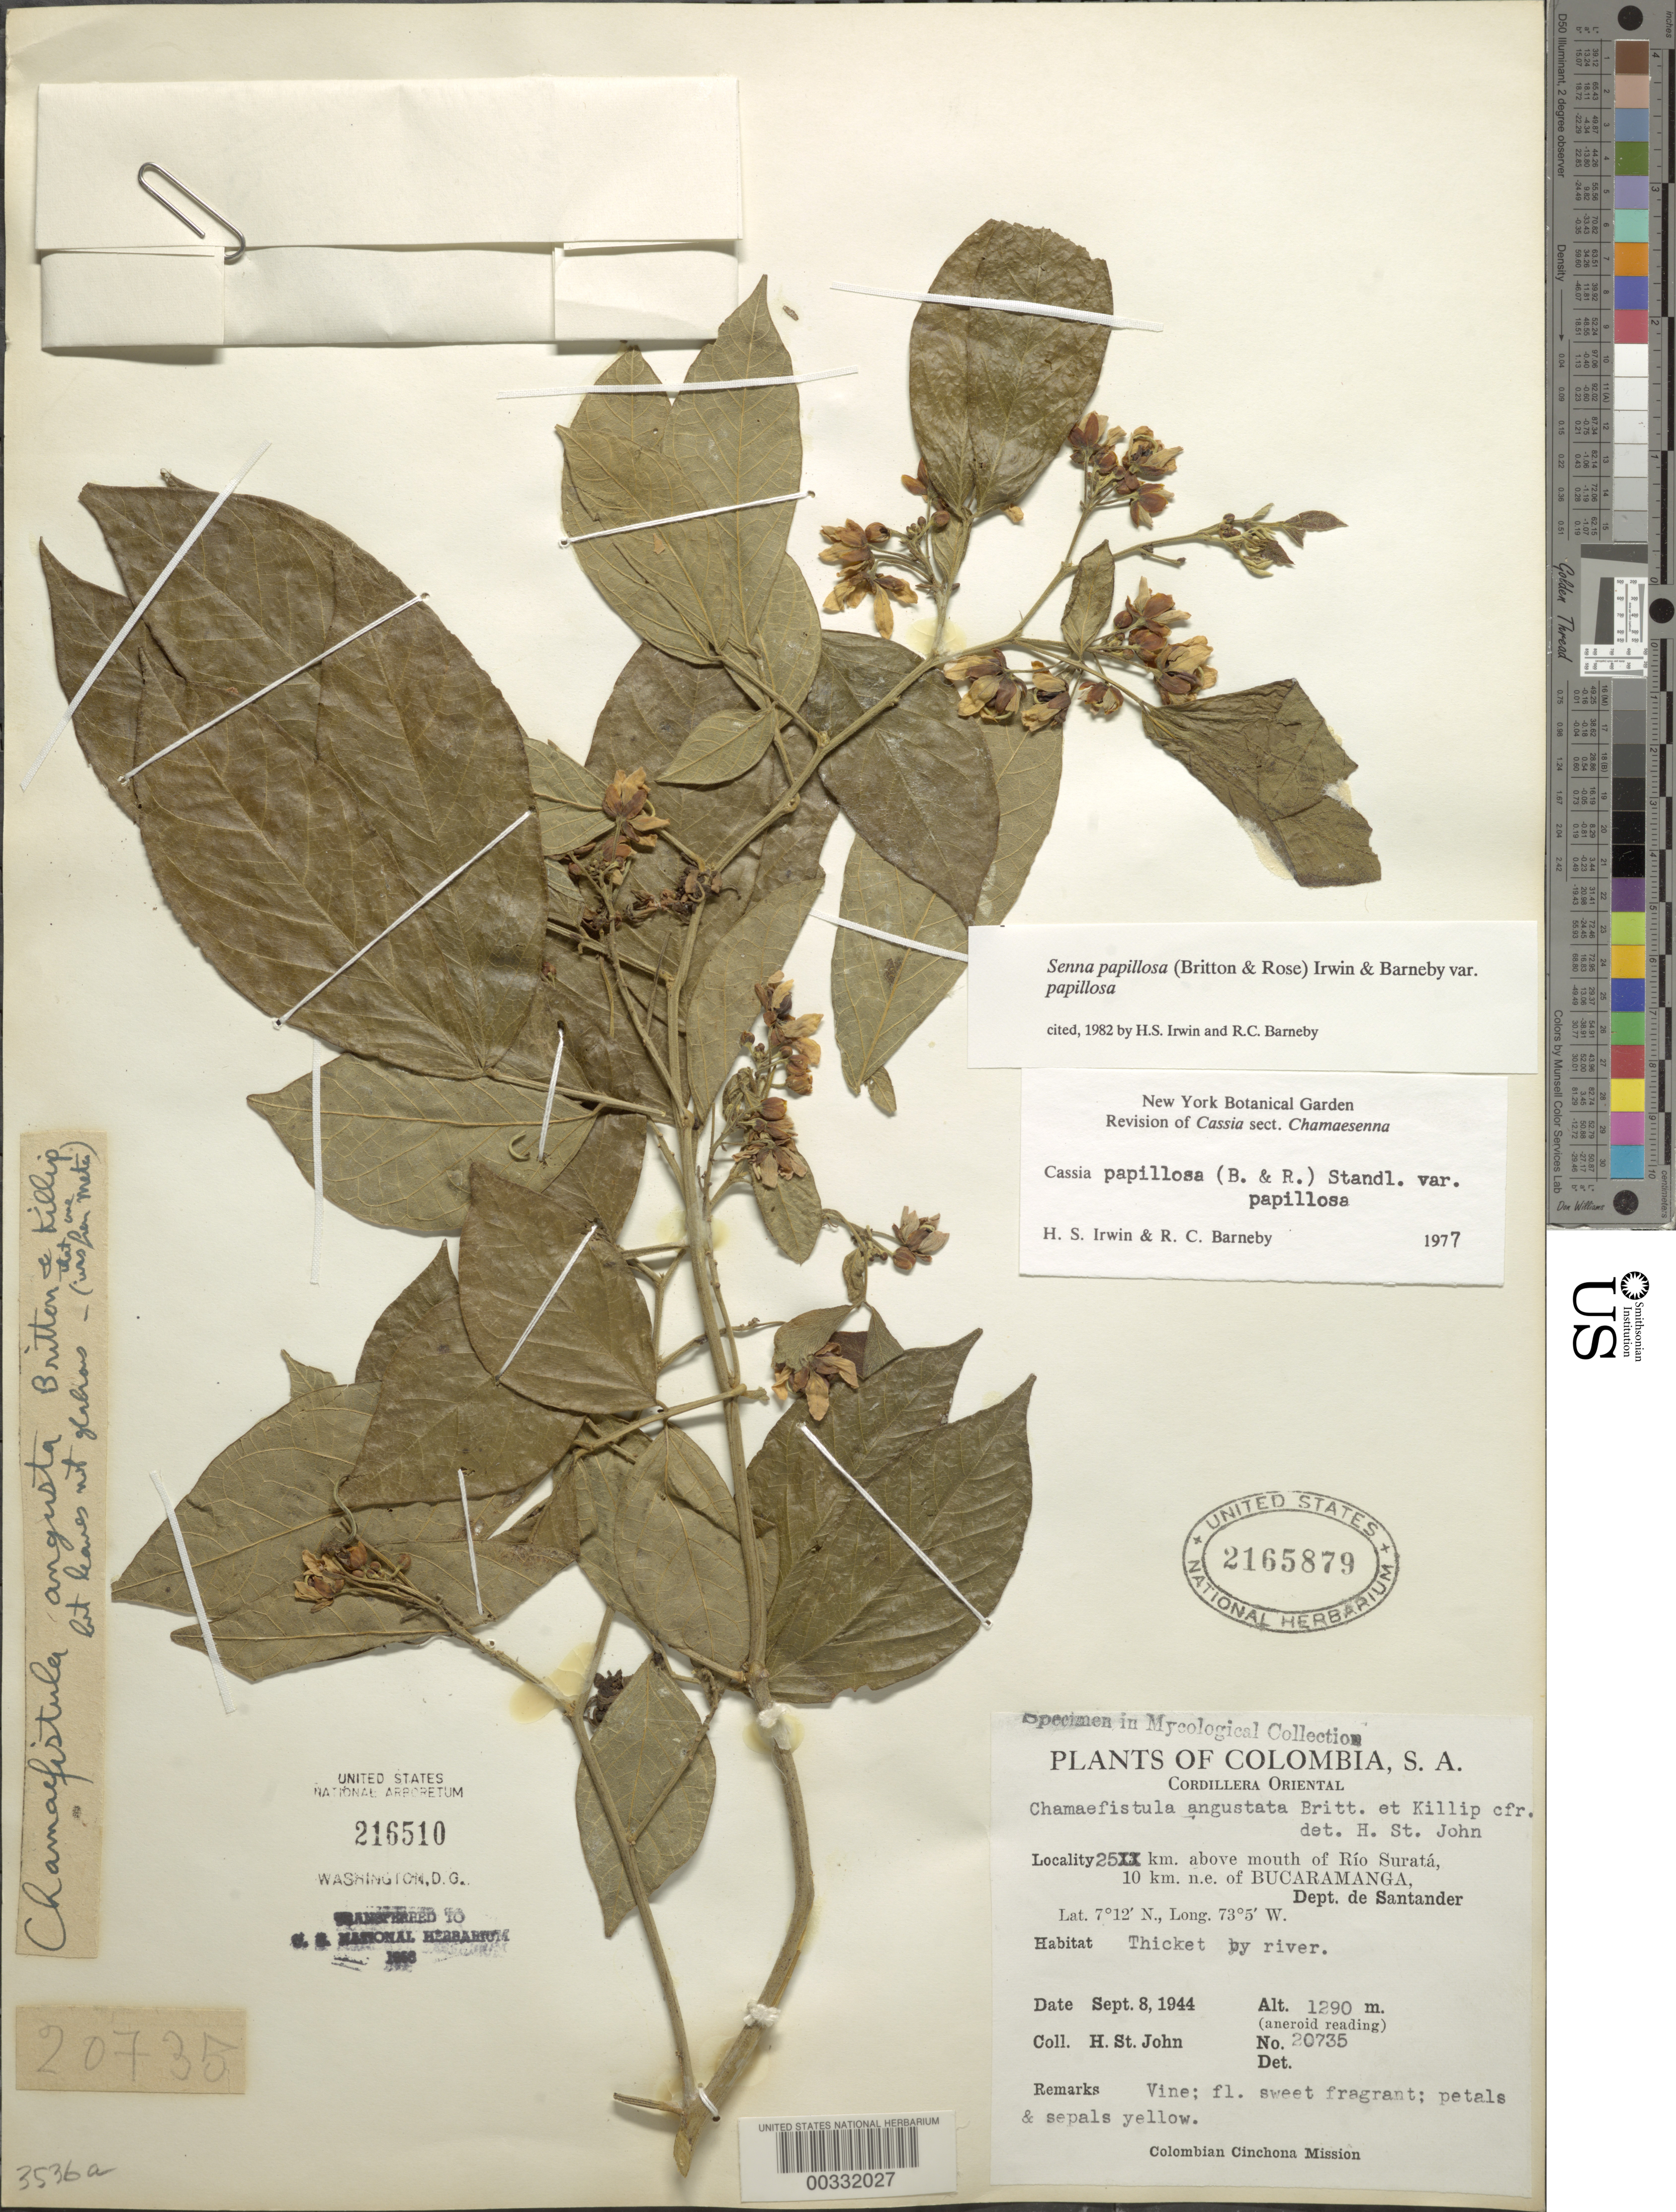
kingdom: Plantae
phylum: Tracheophyta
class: Magnoliopsida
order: Fabales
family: Fabaceae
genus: Senna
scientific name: Senna papillosa var. papillosa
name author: (Britton & Rose) H.S. Irwin & Barneby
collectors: H. St. John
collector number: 20735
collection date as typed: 08 Sep 1944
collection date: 1944-09-08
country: Colombia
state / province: Santander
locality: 25 km above mouth of Rio Surata, 10 km NE of Bucaramanga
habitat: Thicket by river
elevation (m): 1290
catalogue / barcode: US 2165879